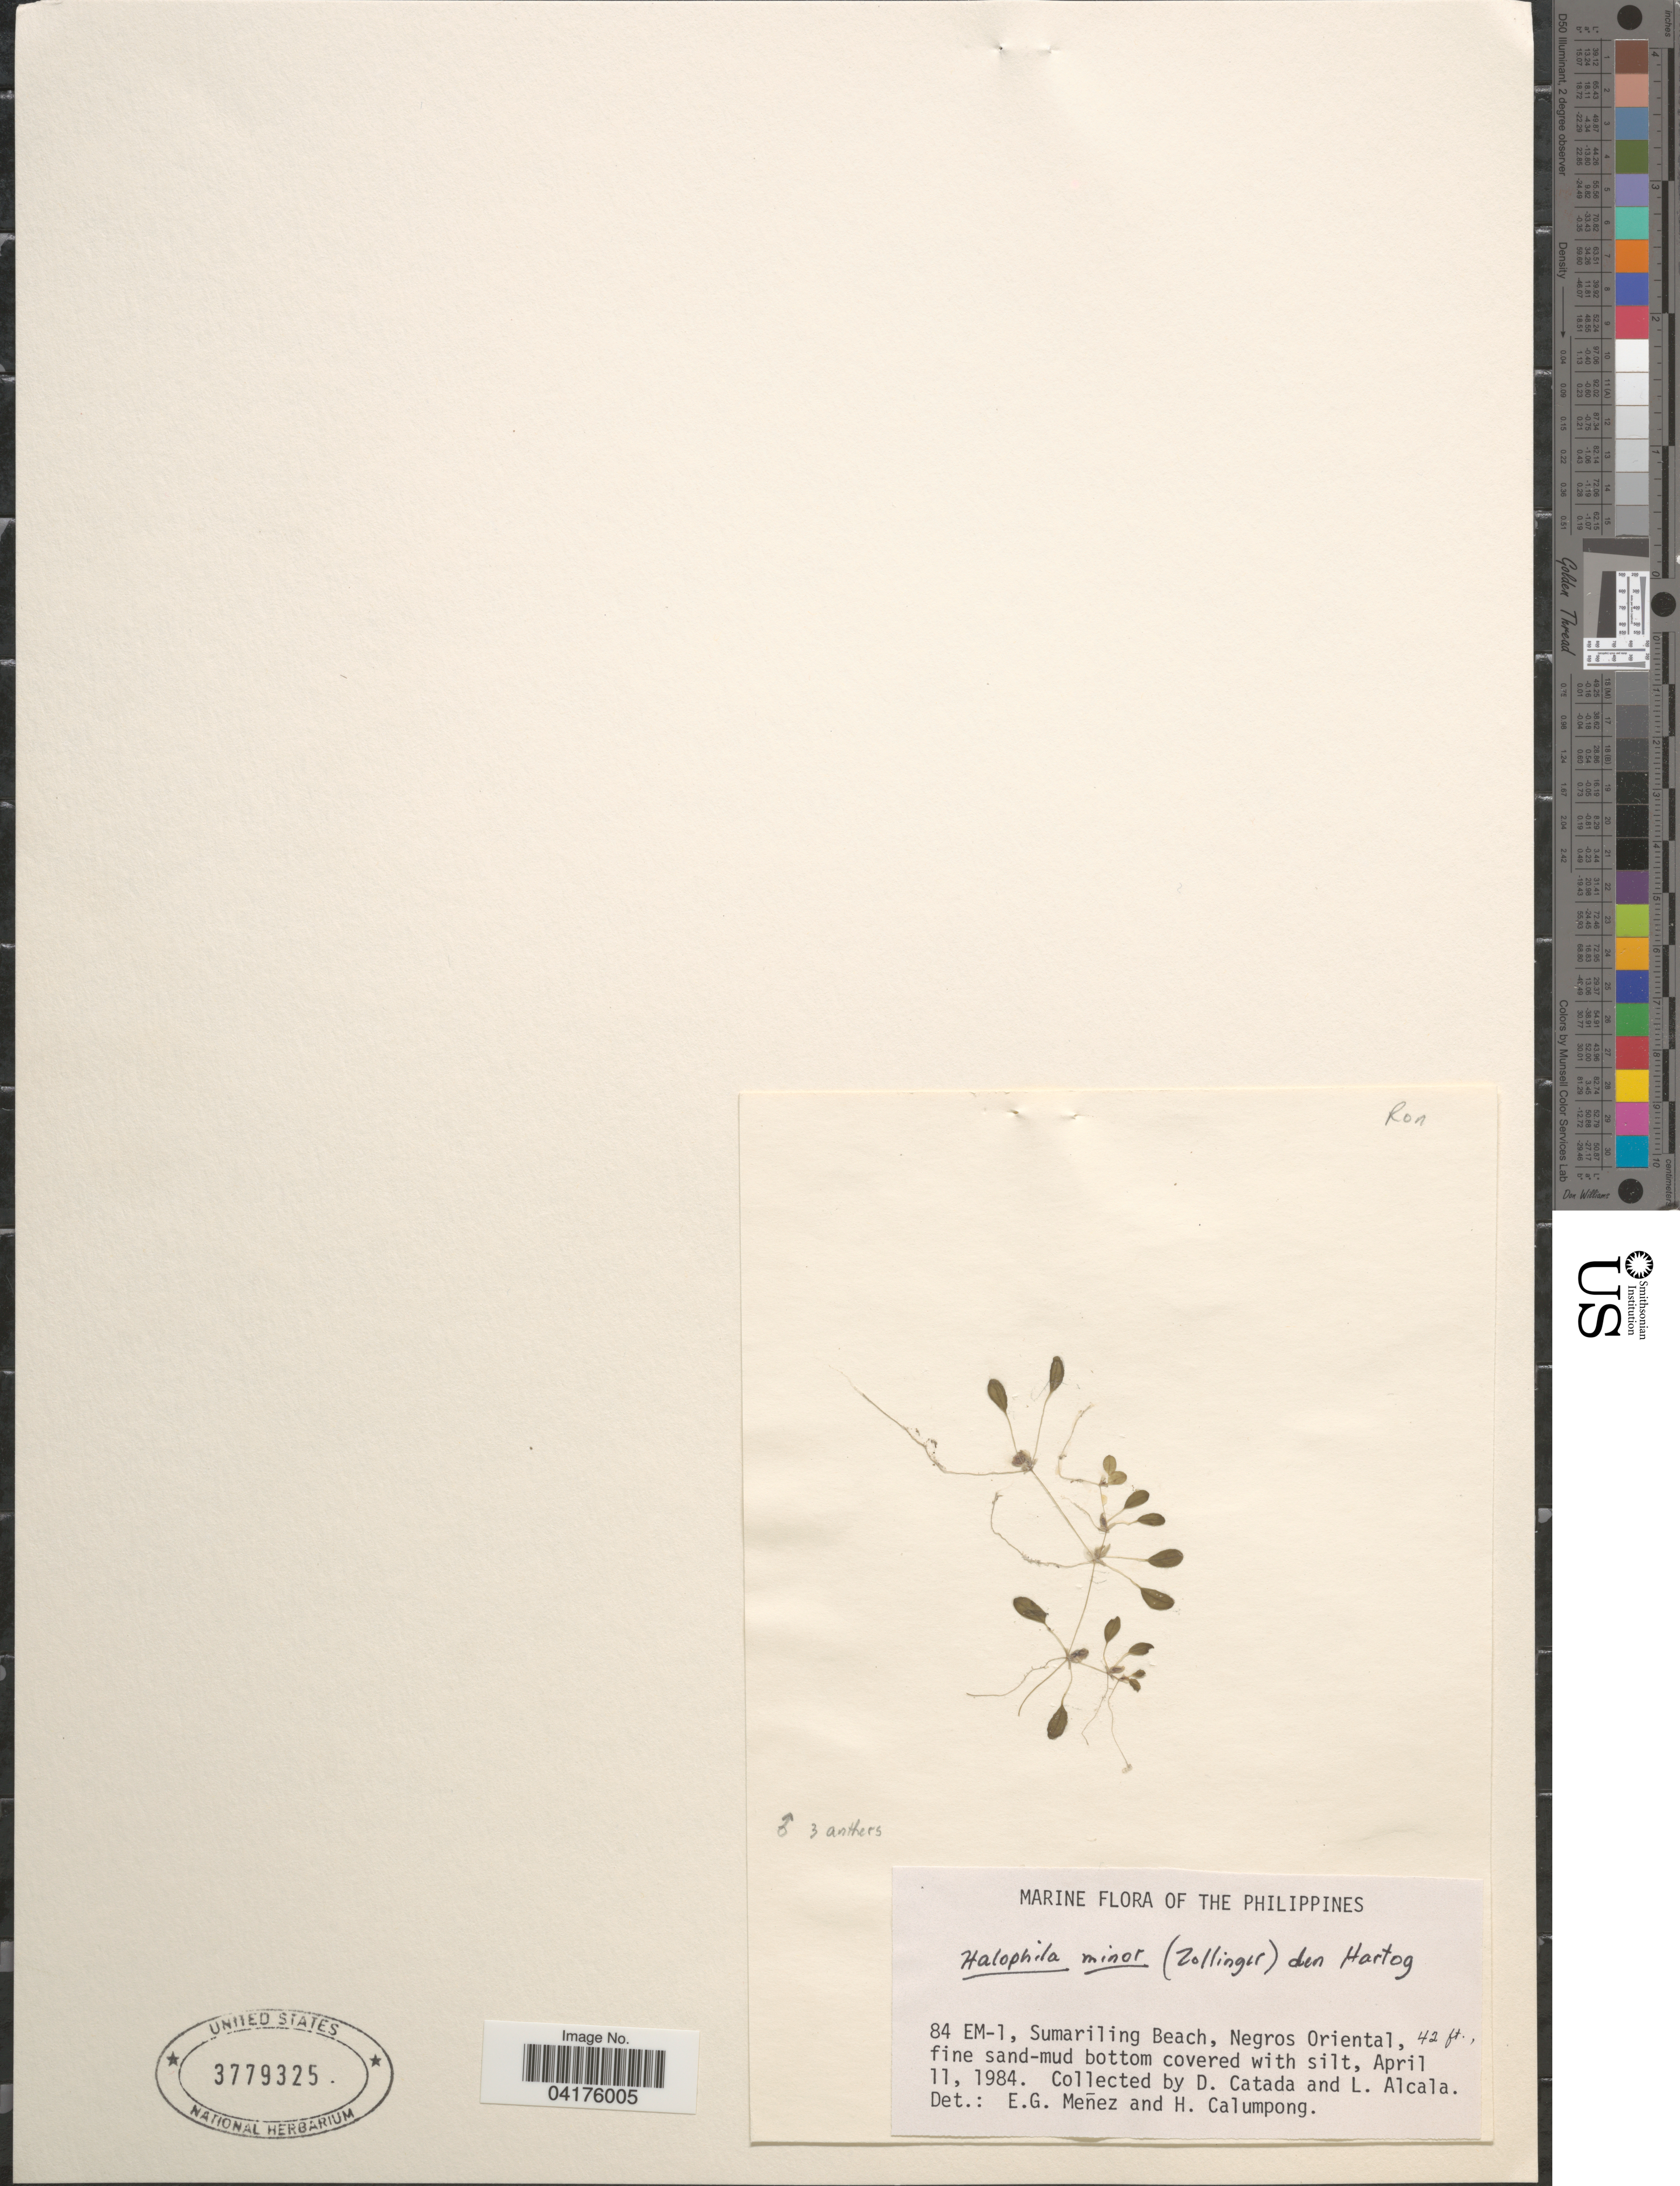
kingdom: Plantae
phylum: Tracheophyta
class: Liliopsida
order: Alismatales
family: Hydrocharitaceae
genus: Halophila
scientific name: Halophila minor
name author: (Zoll.) Hartog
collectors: D. Catada & L. Alcala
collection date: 1984-04-11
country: Philippines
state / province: Central Visayas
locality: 84 EM-1, Sumariling Beach, Negros Oriental.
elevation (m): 13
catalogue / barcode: US 3779325